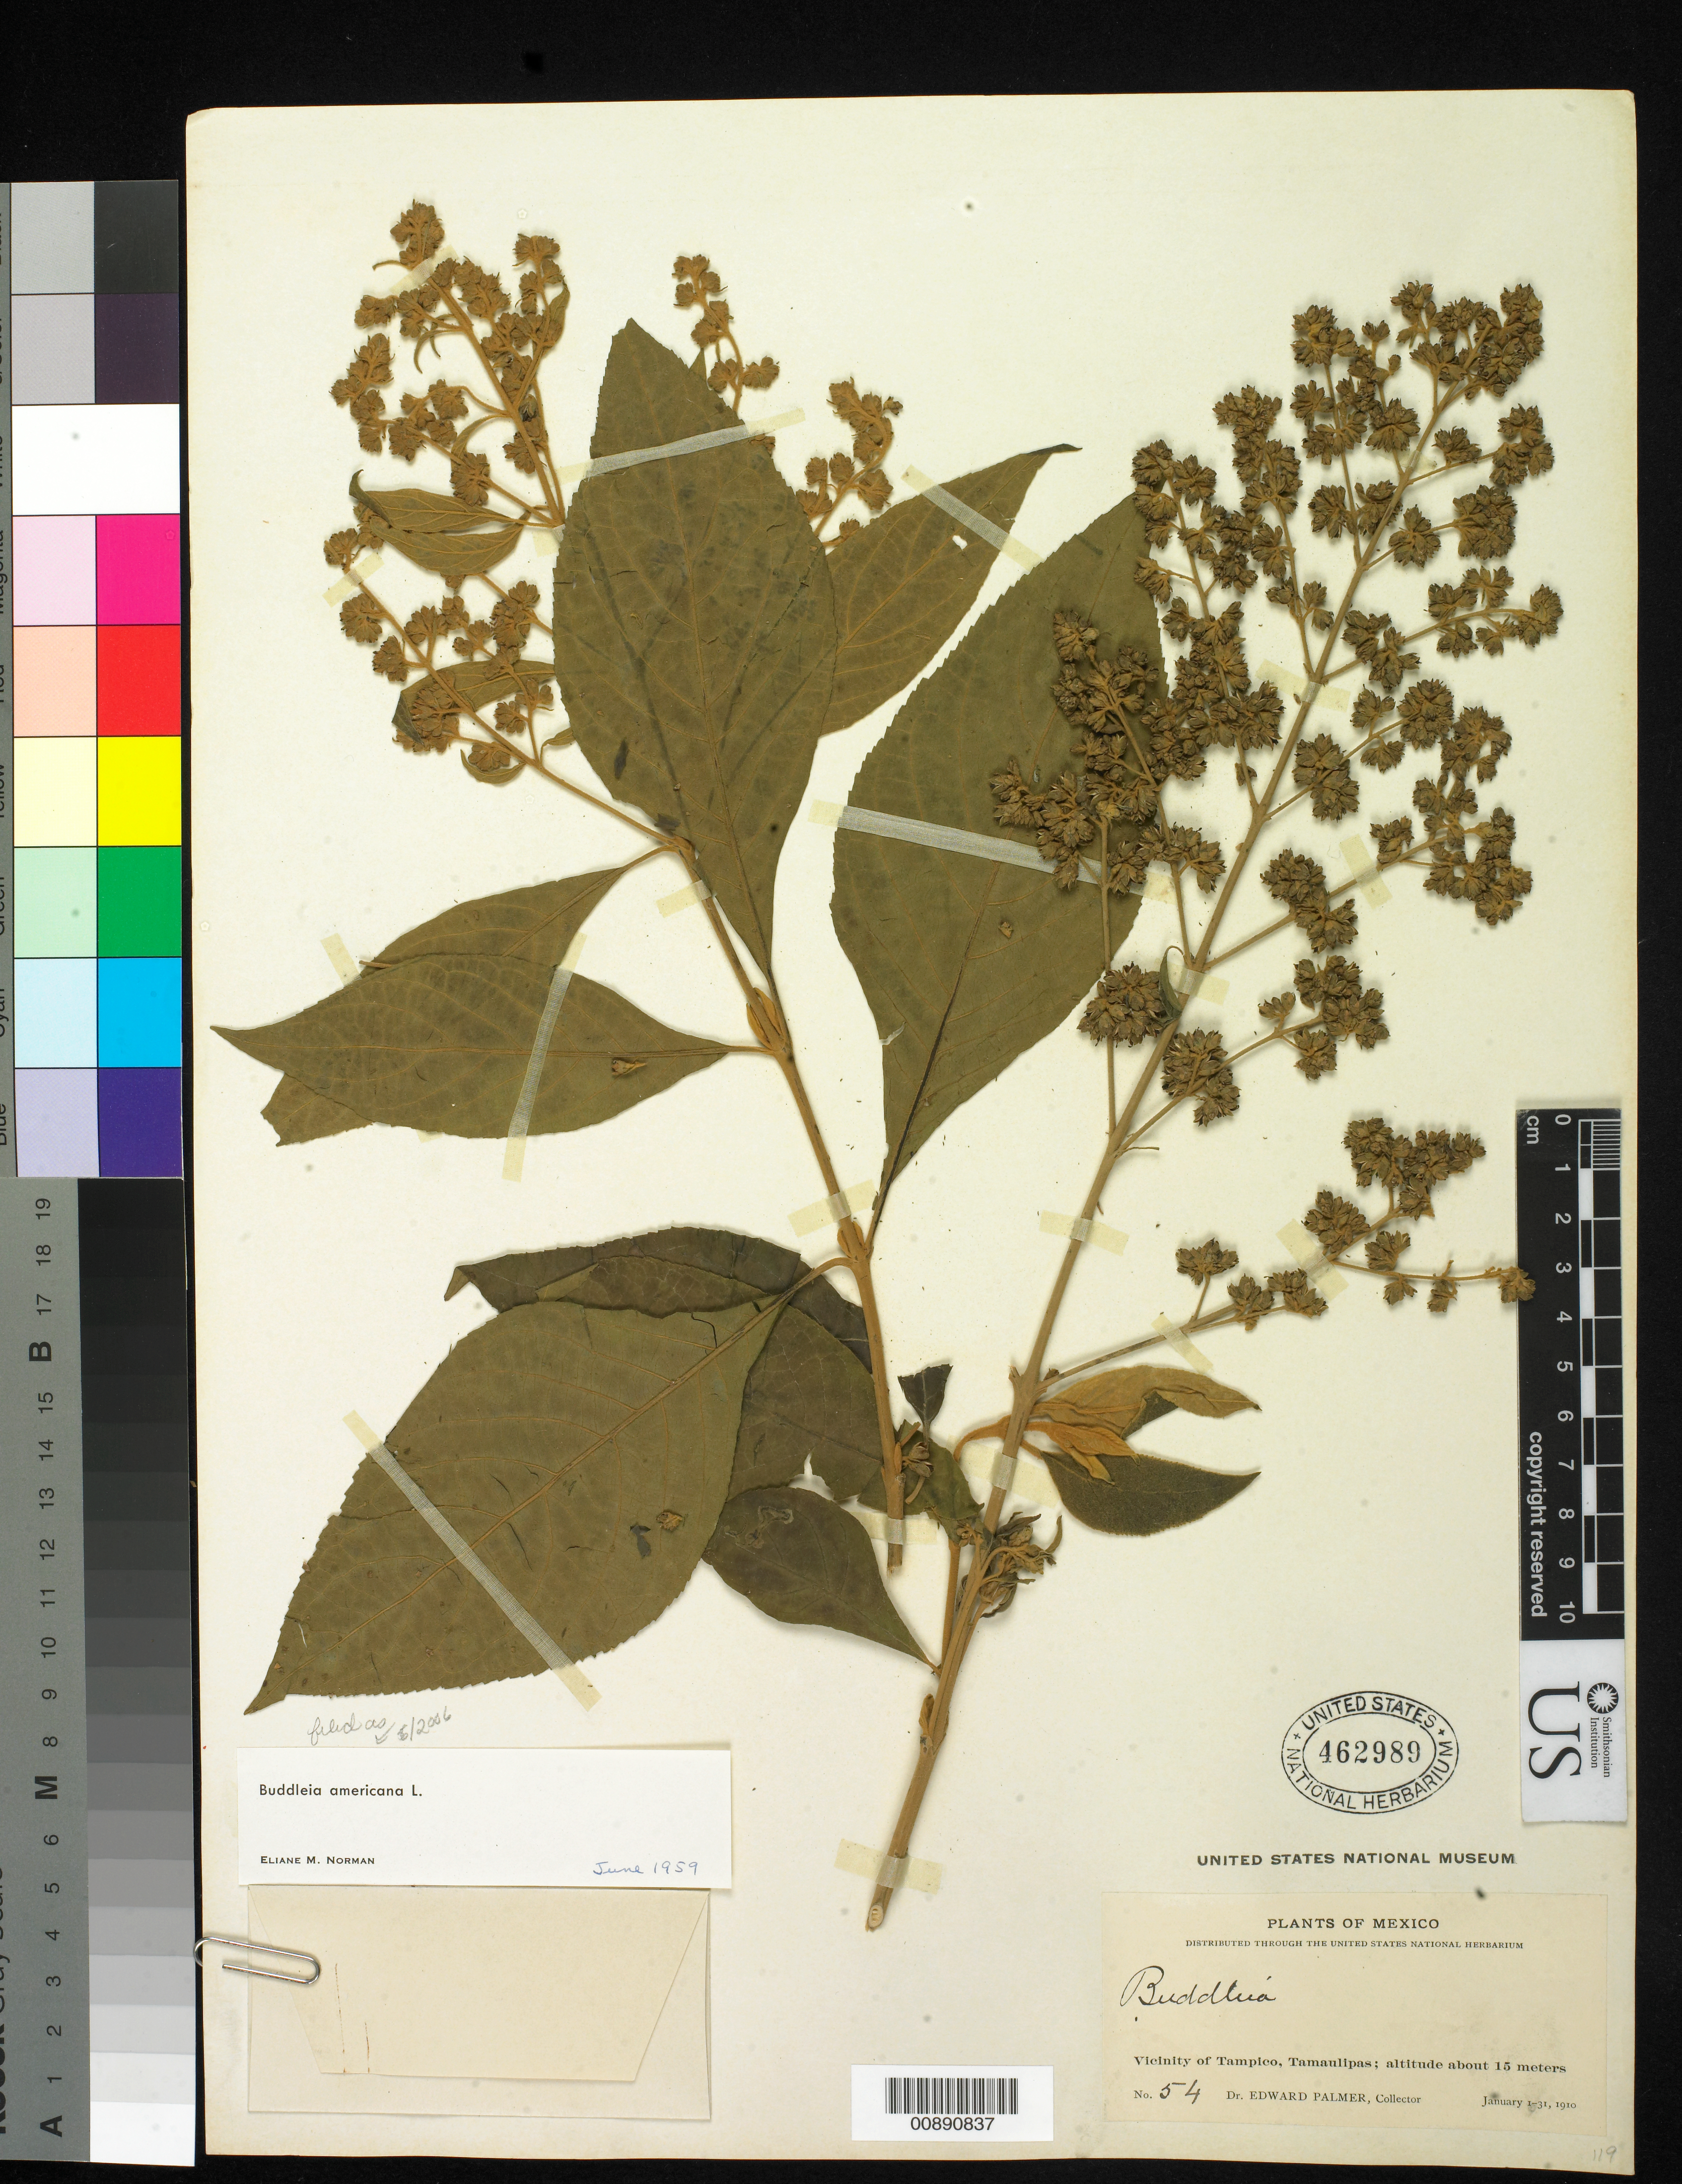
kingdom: Plantae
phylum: Tracheophyta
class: Magnoliopsida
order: Lamiales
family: Scrophulariaceae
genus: Buddleja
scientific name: Buddleja americana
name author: L.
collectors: E. Palmer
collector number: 54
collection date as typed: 01 Jan 1910 to 31 Jan 1910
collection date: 1910-01-01/1910-01-31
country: Mexico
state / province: Tamaulipas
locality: Vicinity of Tampico, Tamaulipas.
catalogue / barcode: US 462989